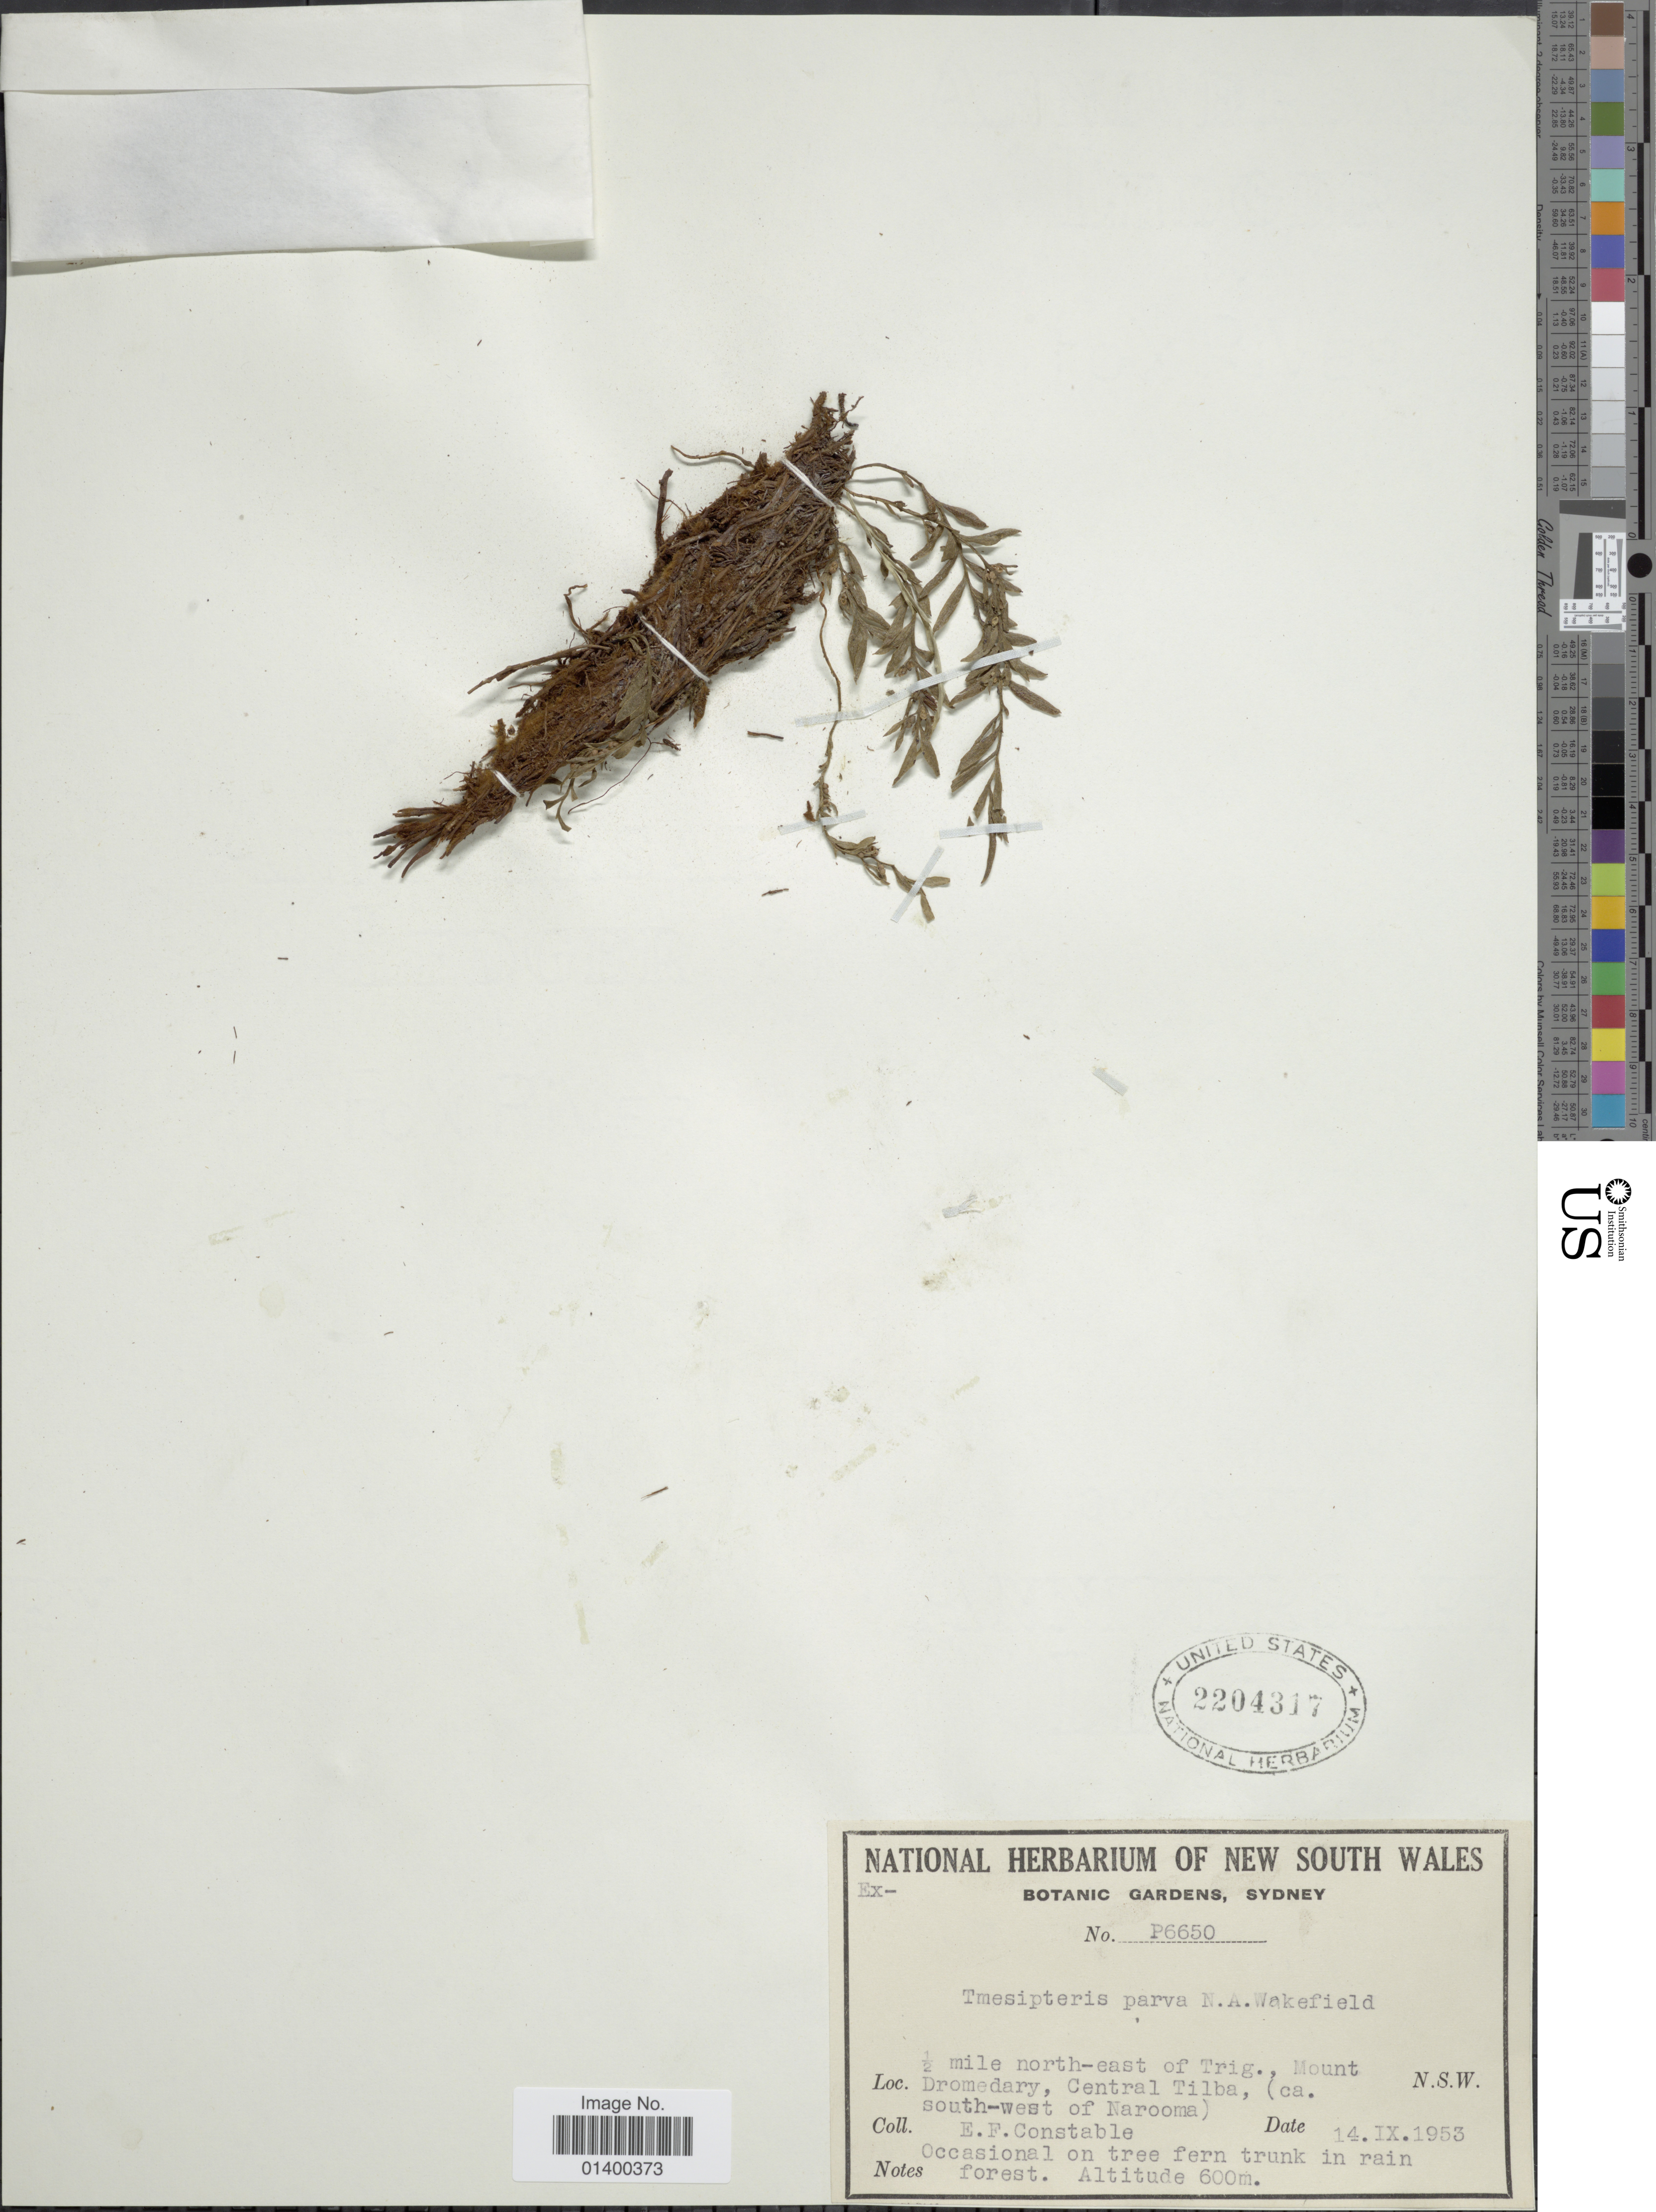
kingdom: Plantae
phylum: Tracheophyta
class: Polypodiopsida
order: Psilotales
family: Psilotaceae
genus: Tmesipteris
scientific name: Tmesipteris parva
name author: N.A. Wakef.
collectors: E. F. Constable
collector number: P6650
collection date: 1953-09-14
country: Australia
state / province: New South Wales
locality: ½ mile north-east of Trig., Mount Dromedary, Central Tilba, (ca. south-west of Narooma)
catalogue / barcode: US 2204317